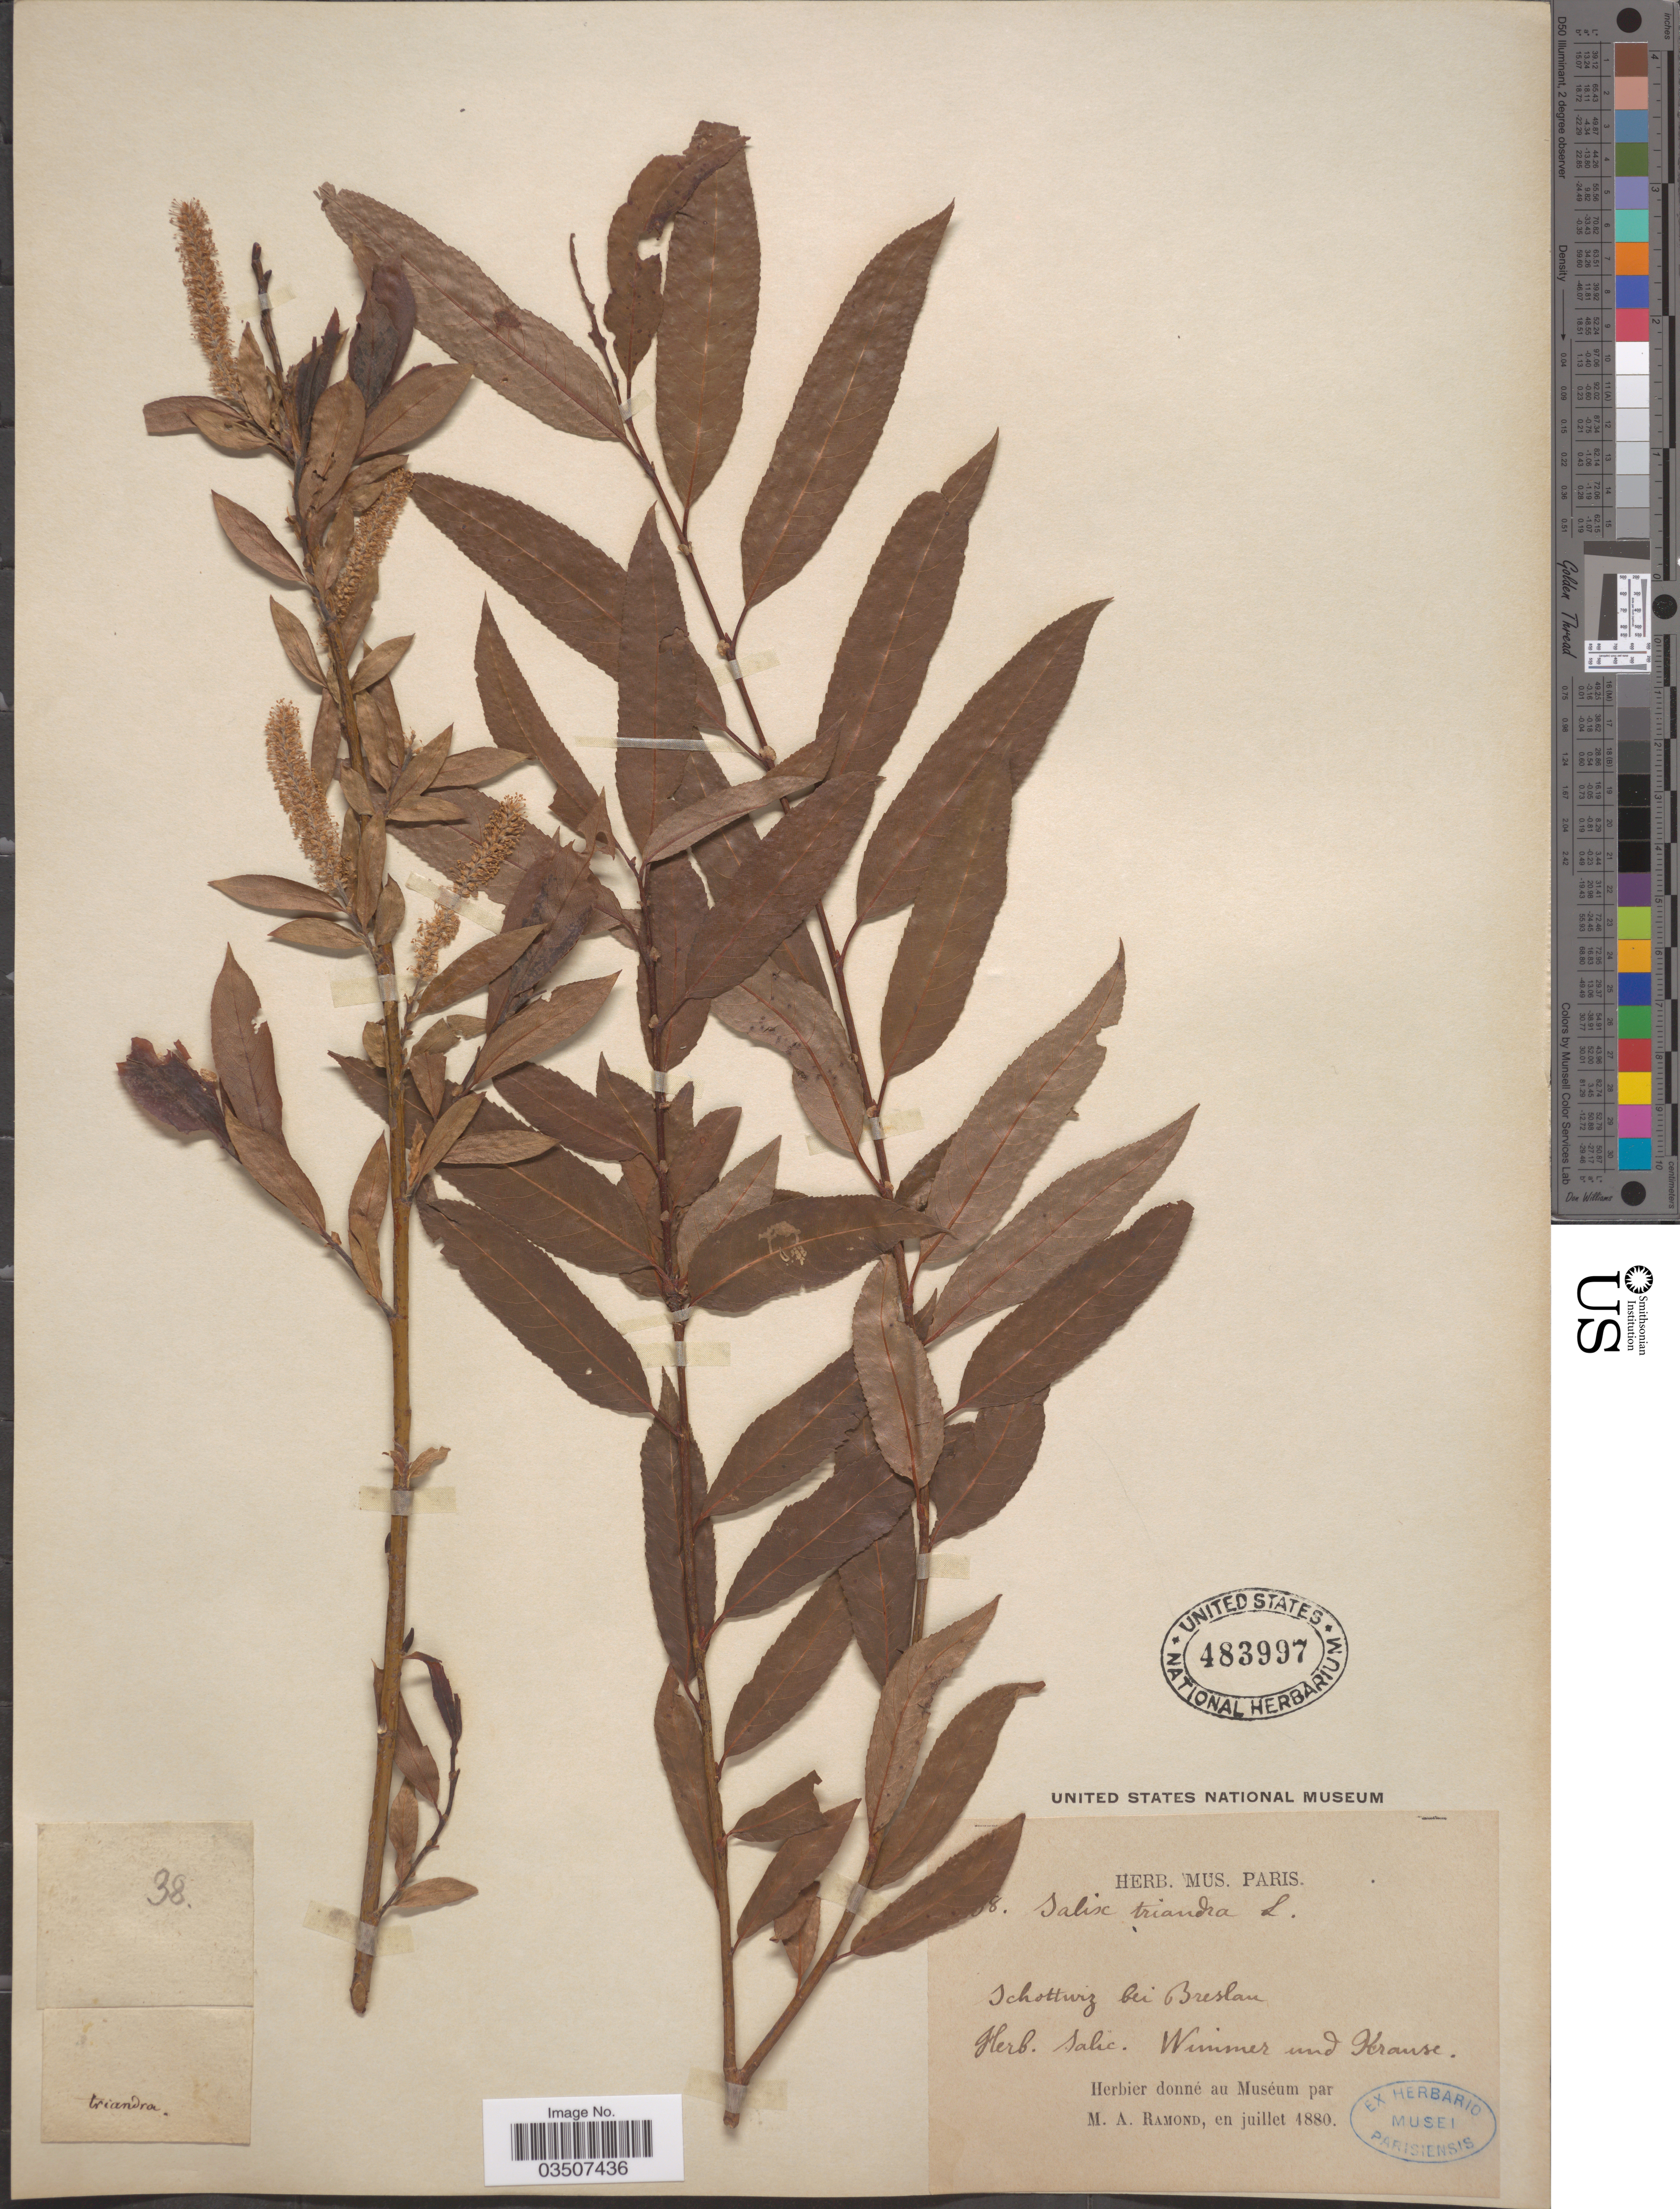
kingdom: Plantae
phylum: Tracheophyta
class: Magnoliopsida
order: Malpighiales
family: Salicaceae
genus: Salix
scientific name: Salix triandra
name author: L.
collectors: Wimmer & -- Krause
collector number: !8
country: Poland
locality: Schottwiz bei Breslau.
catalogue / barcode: US 483997